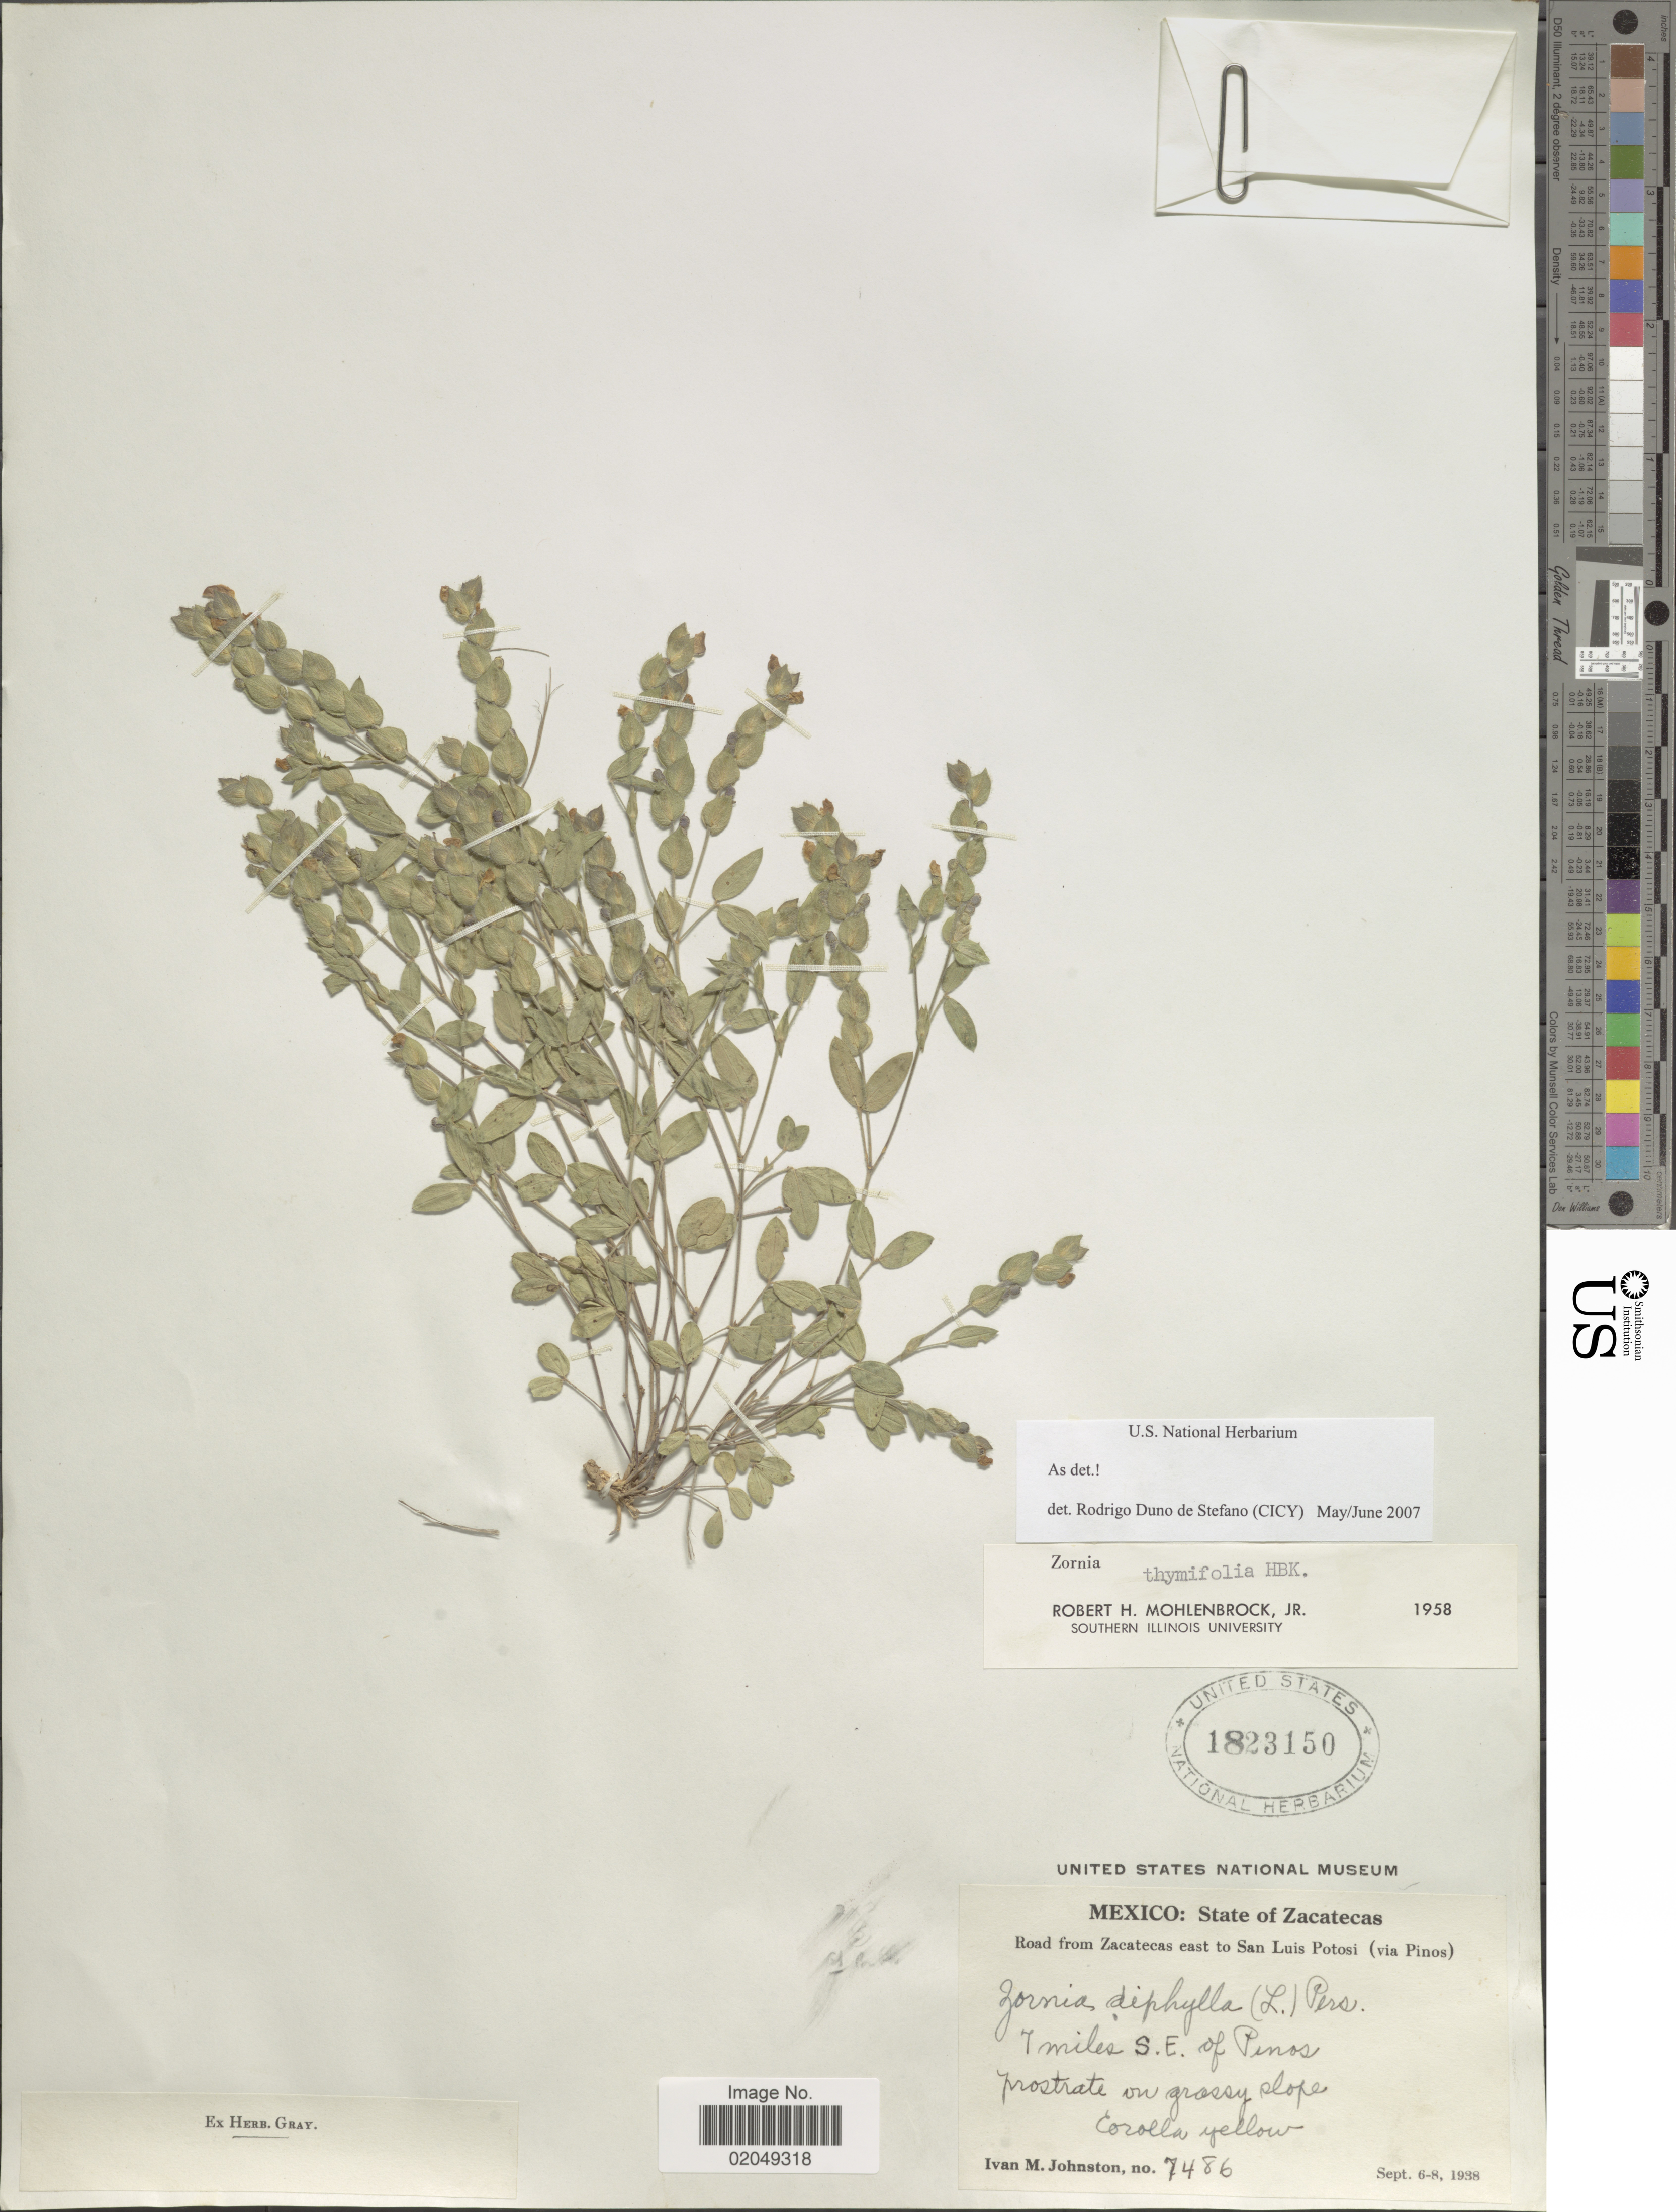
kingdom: Plantae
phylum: Tracheophyta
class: Magnoliopsida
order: Fabales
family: Fabaceae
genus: Zornia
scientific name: Zornia thymifolia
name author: Kunth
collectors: I.M. Johnston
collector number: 7486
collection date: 1938-09-06/1938-09-08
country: Mexico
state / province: Zacatecas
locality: Road from Zacatecas east to San Luis Potosi (via Pinos), 7 miles S.E. of Pinos prostate on grossy slope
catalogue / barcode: US 1823150